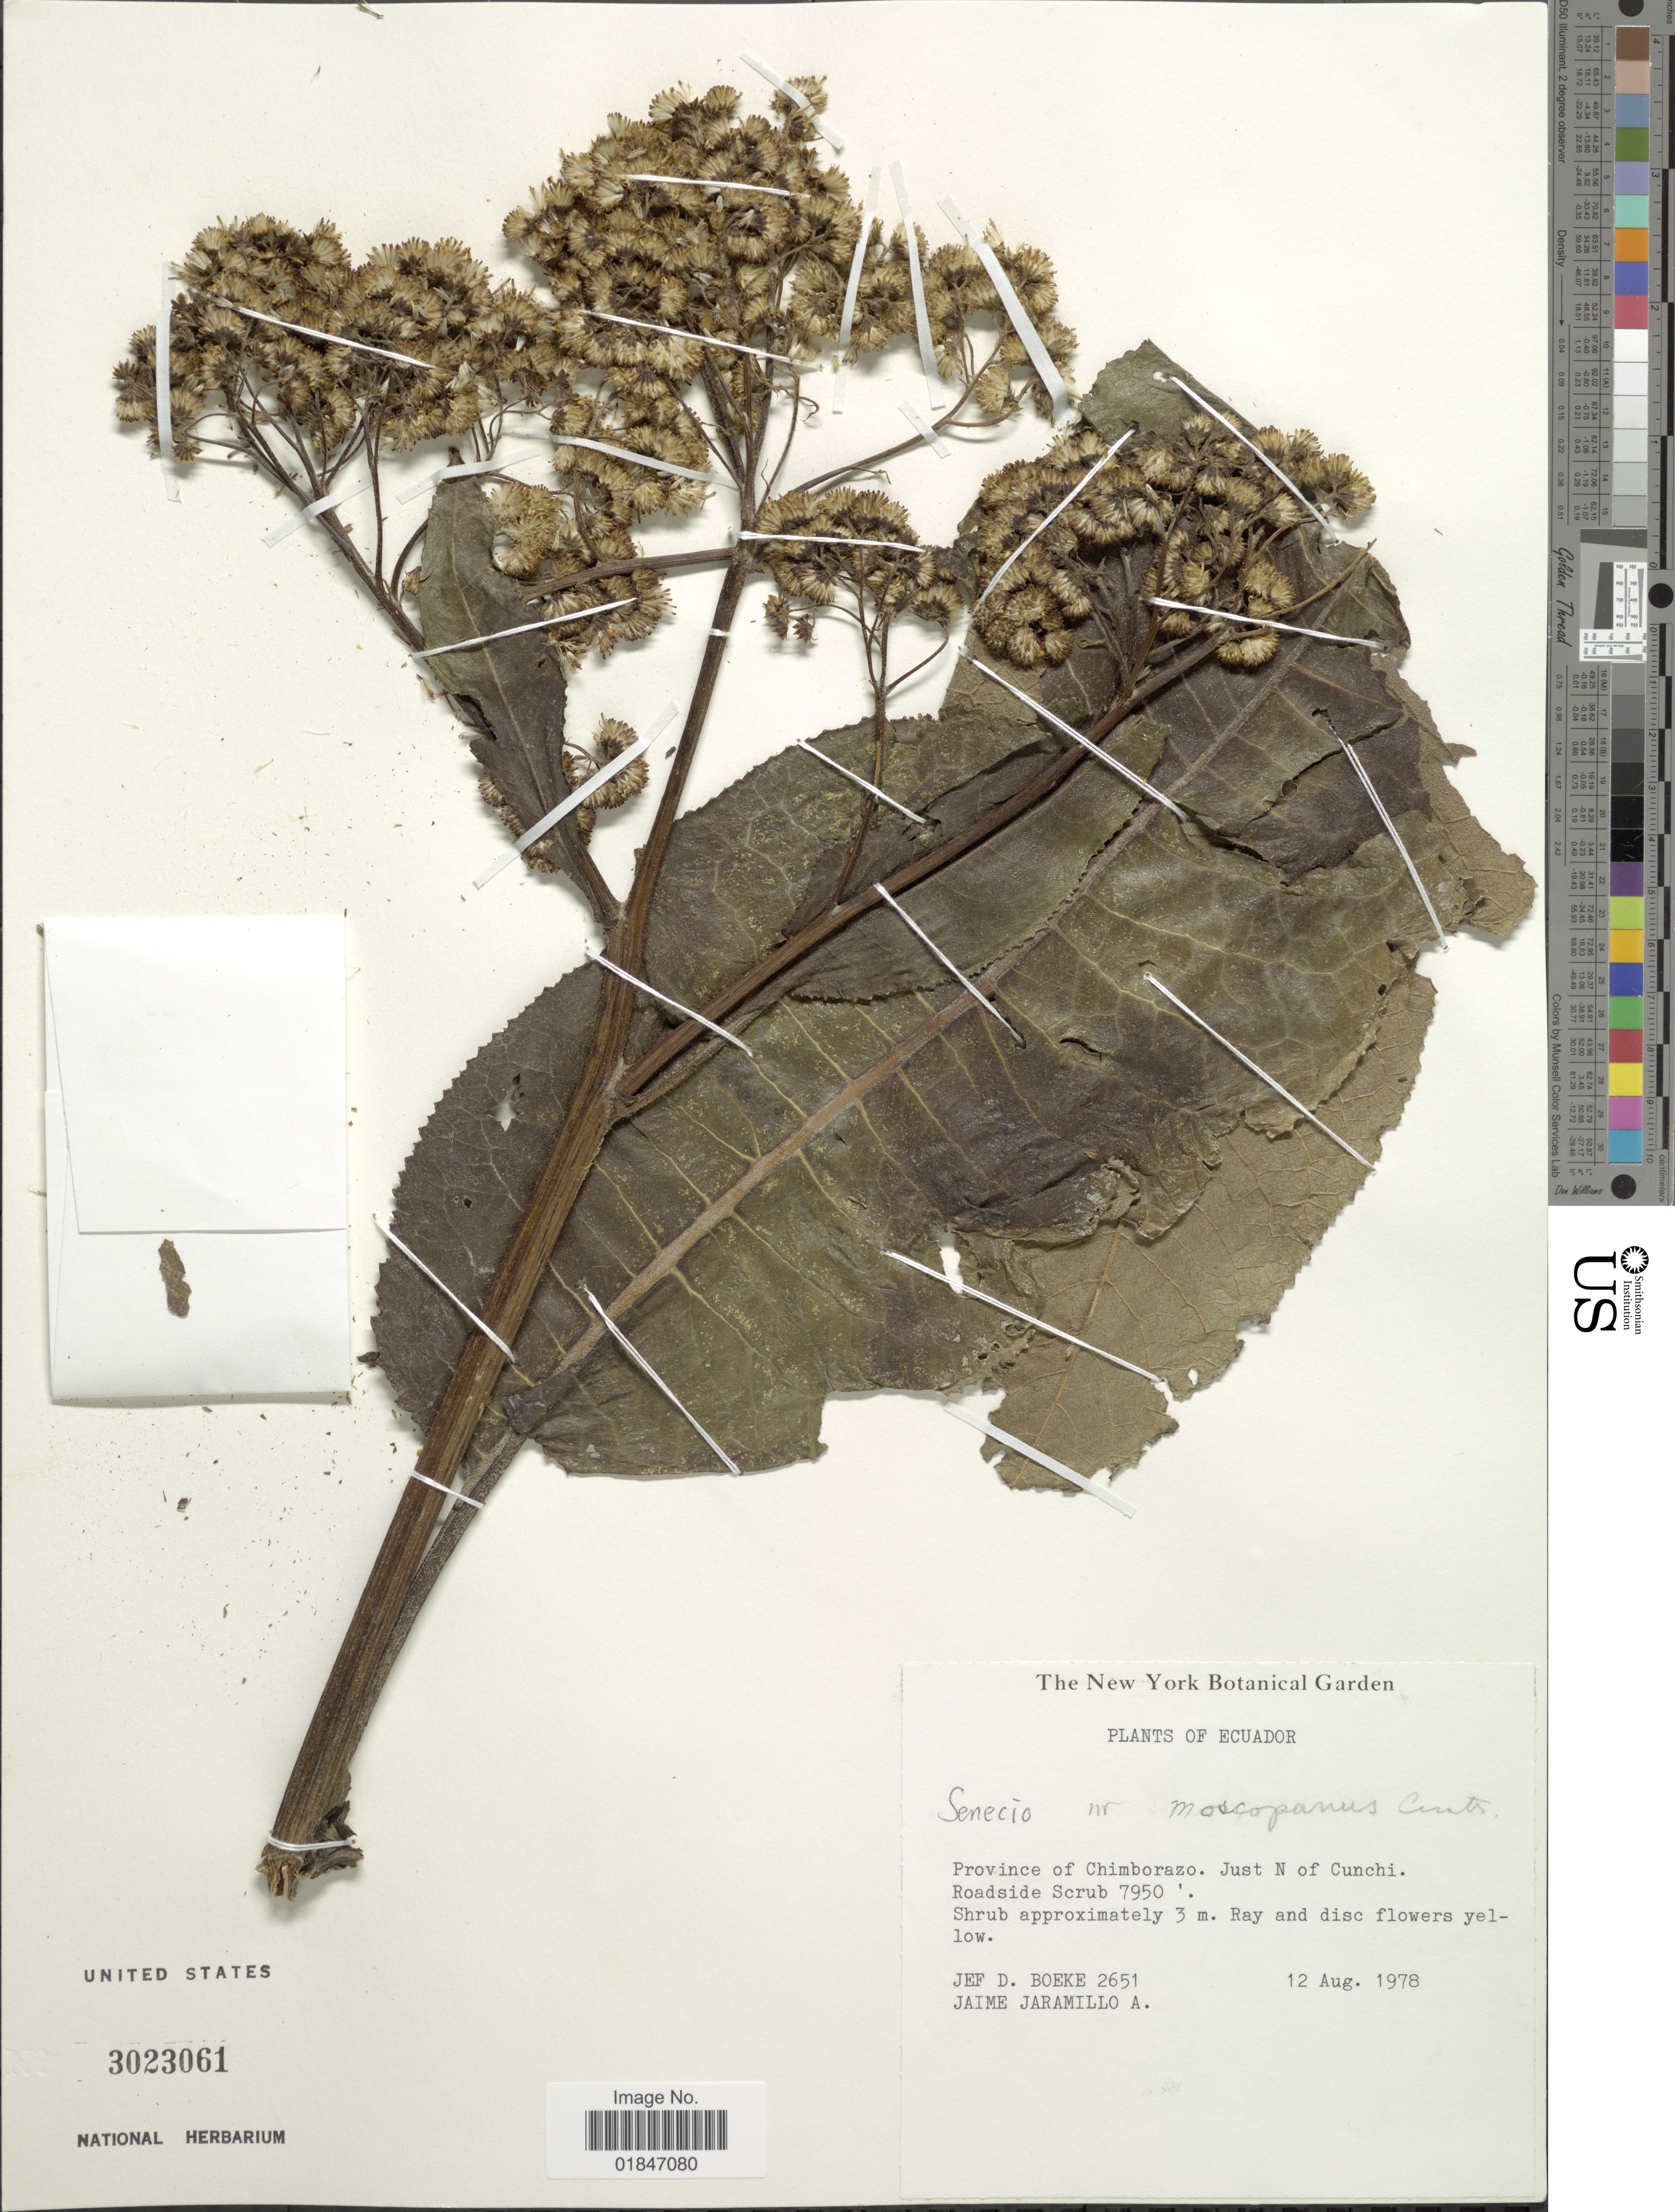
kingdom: Plantae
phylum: Tracheophyta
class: Magnoliopsida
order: Asterales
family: Asteraceae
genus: Dendrophorbium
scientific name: Dendrophorbium tipocochense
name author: (Domke) B. Nord.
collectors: J. D. Boeke & J. L. Jaramillo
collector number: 2651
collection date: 1978-08-12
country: Ecuador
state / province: Chimborazo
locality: Province of Chimborazo, Just N of Cunchi.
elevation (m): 2423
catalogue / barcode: US 3023061